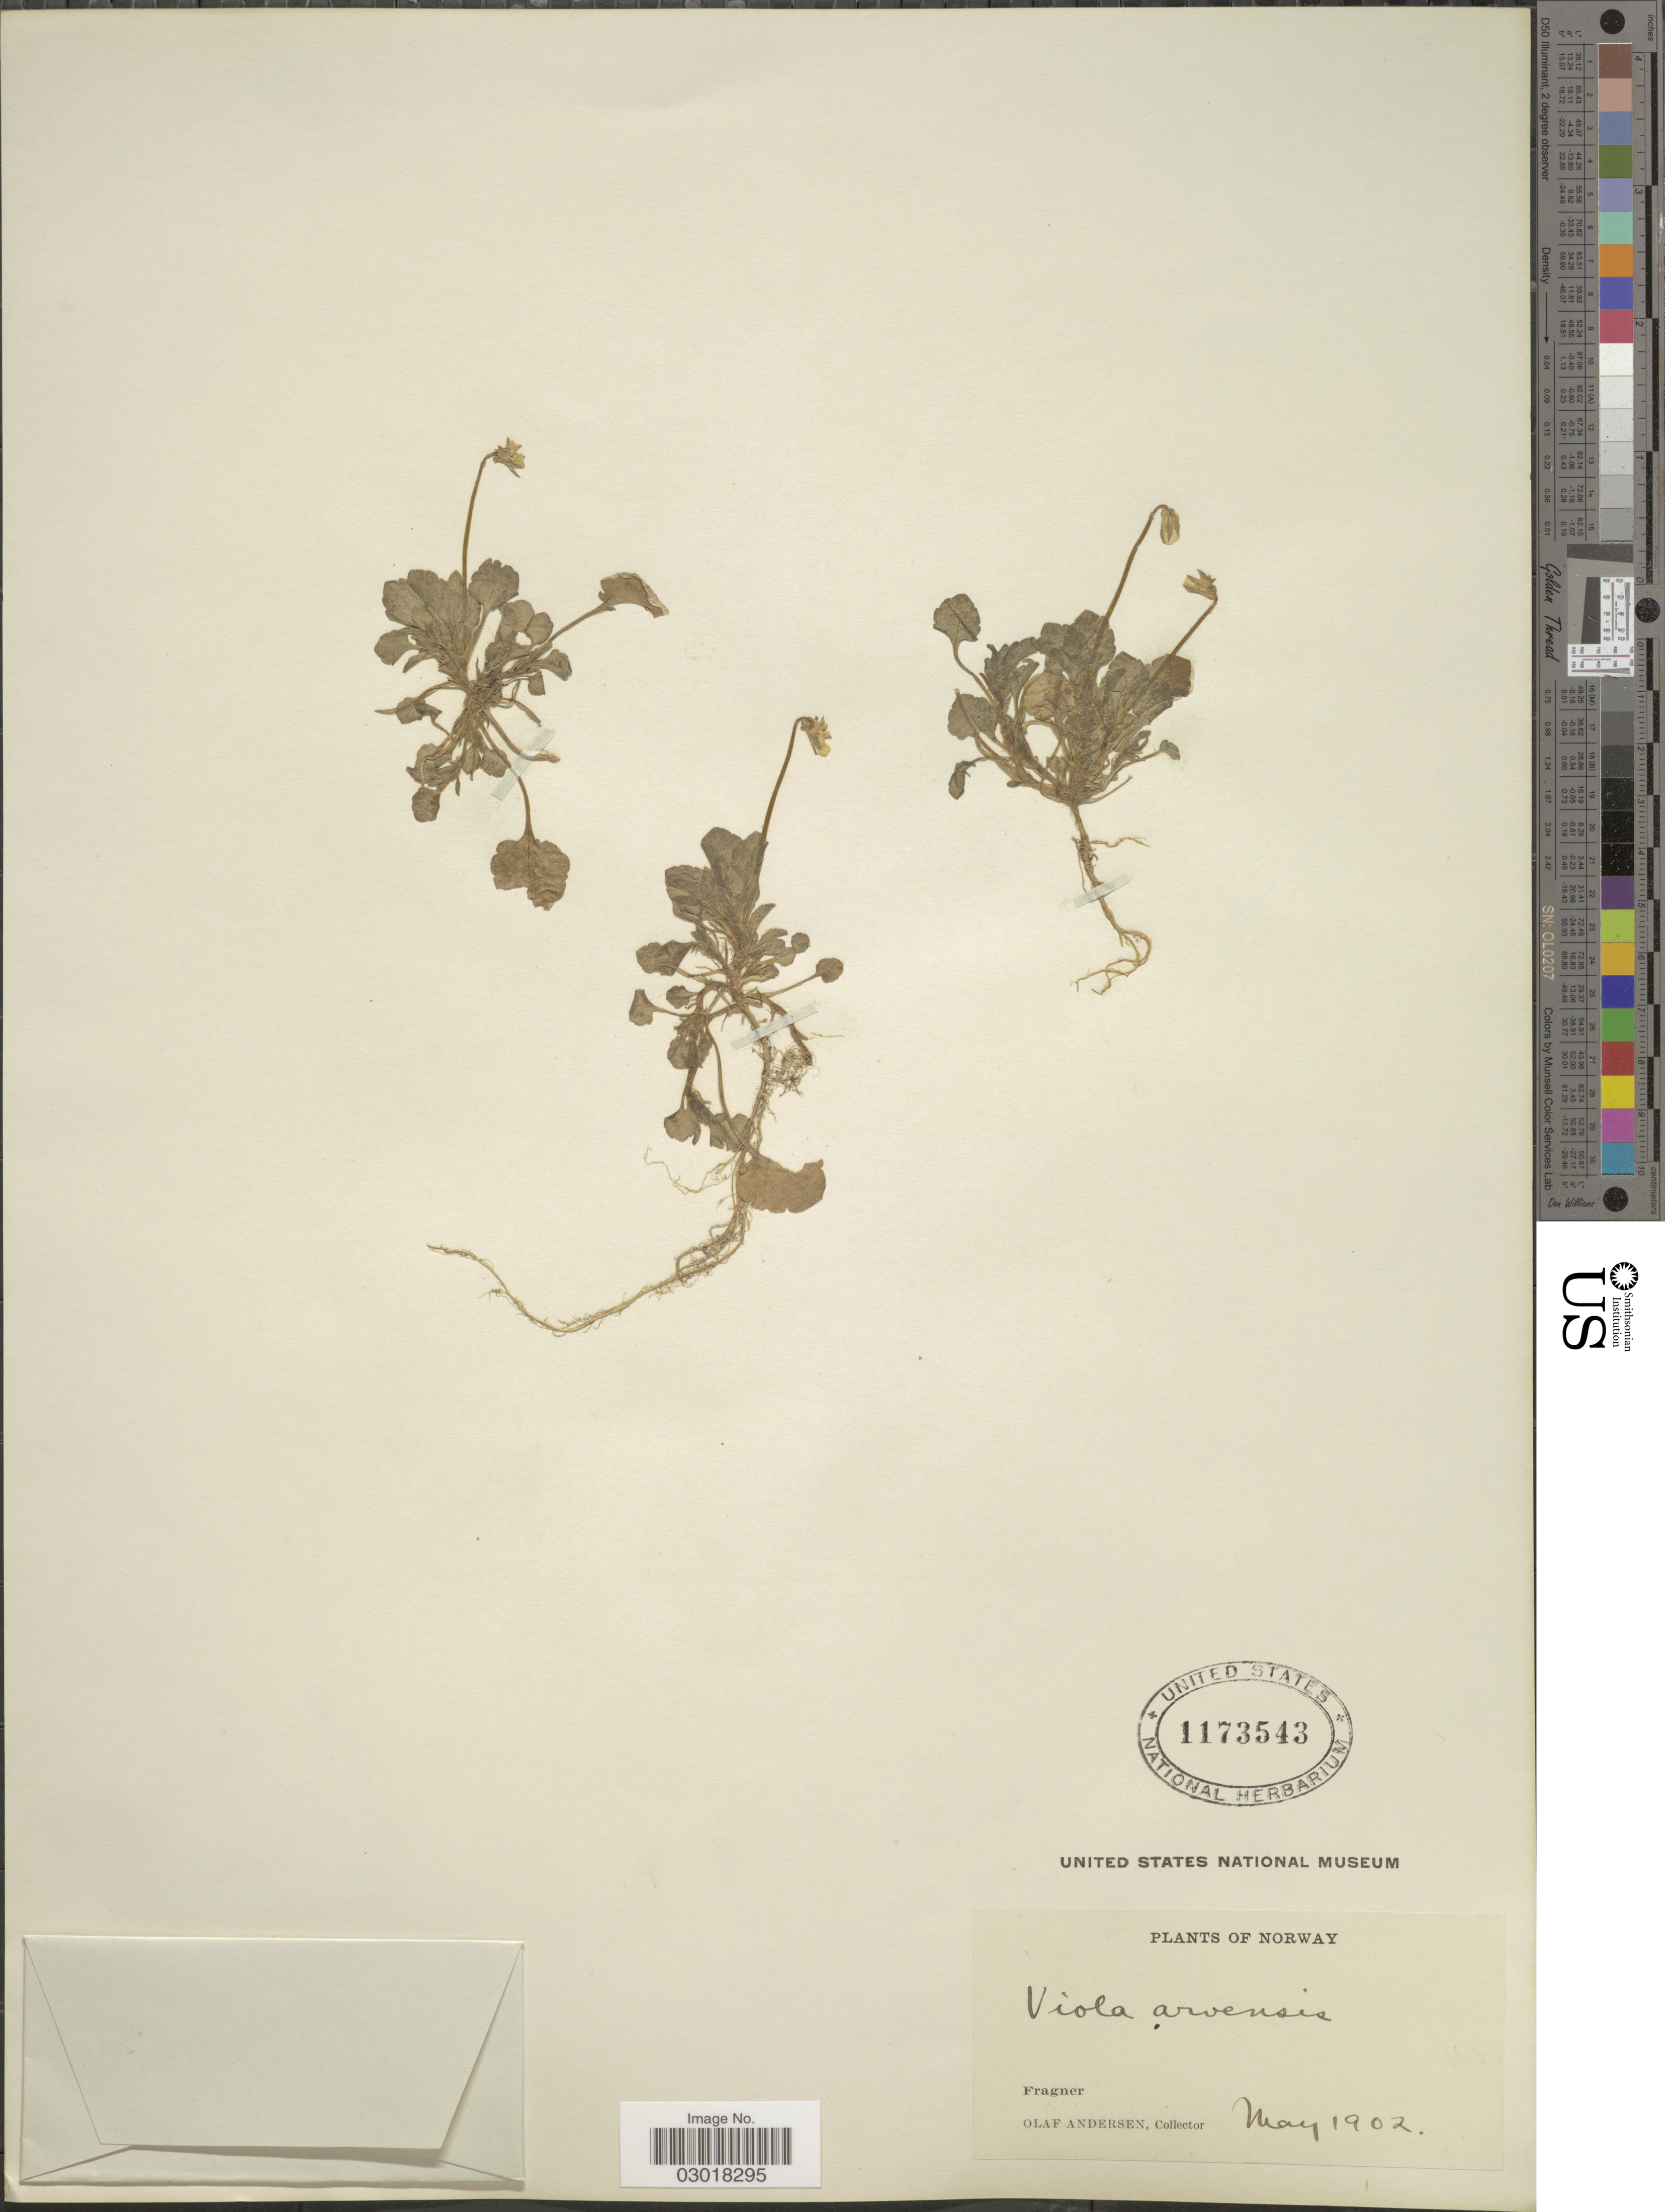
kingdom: Plantae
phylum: Tracheophyta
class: Magnoliopsida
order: Malpighiales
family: Violaceae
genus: Viola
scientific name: Viola arvensis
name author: Murray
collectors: O. Andersen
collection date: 1902-05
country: Norway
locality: Fragner.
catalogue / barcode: US 1173543